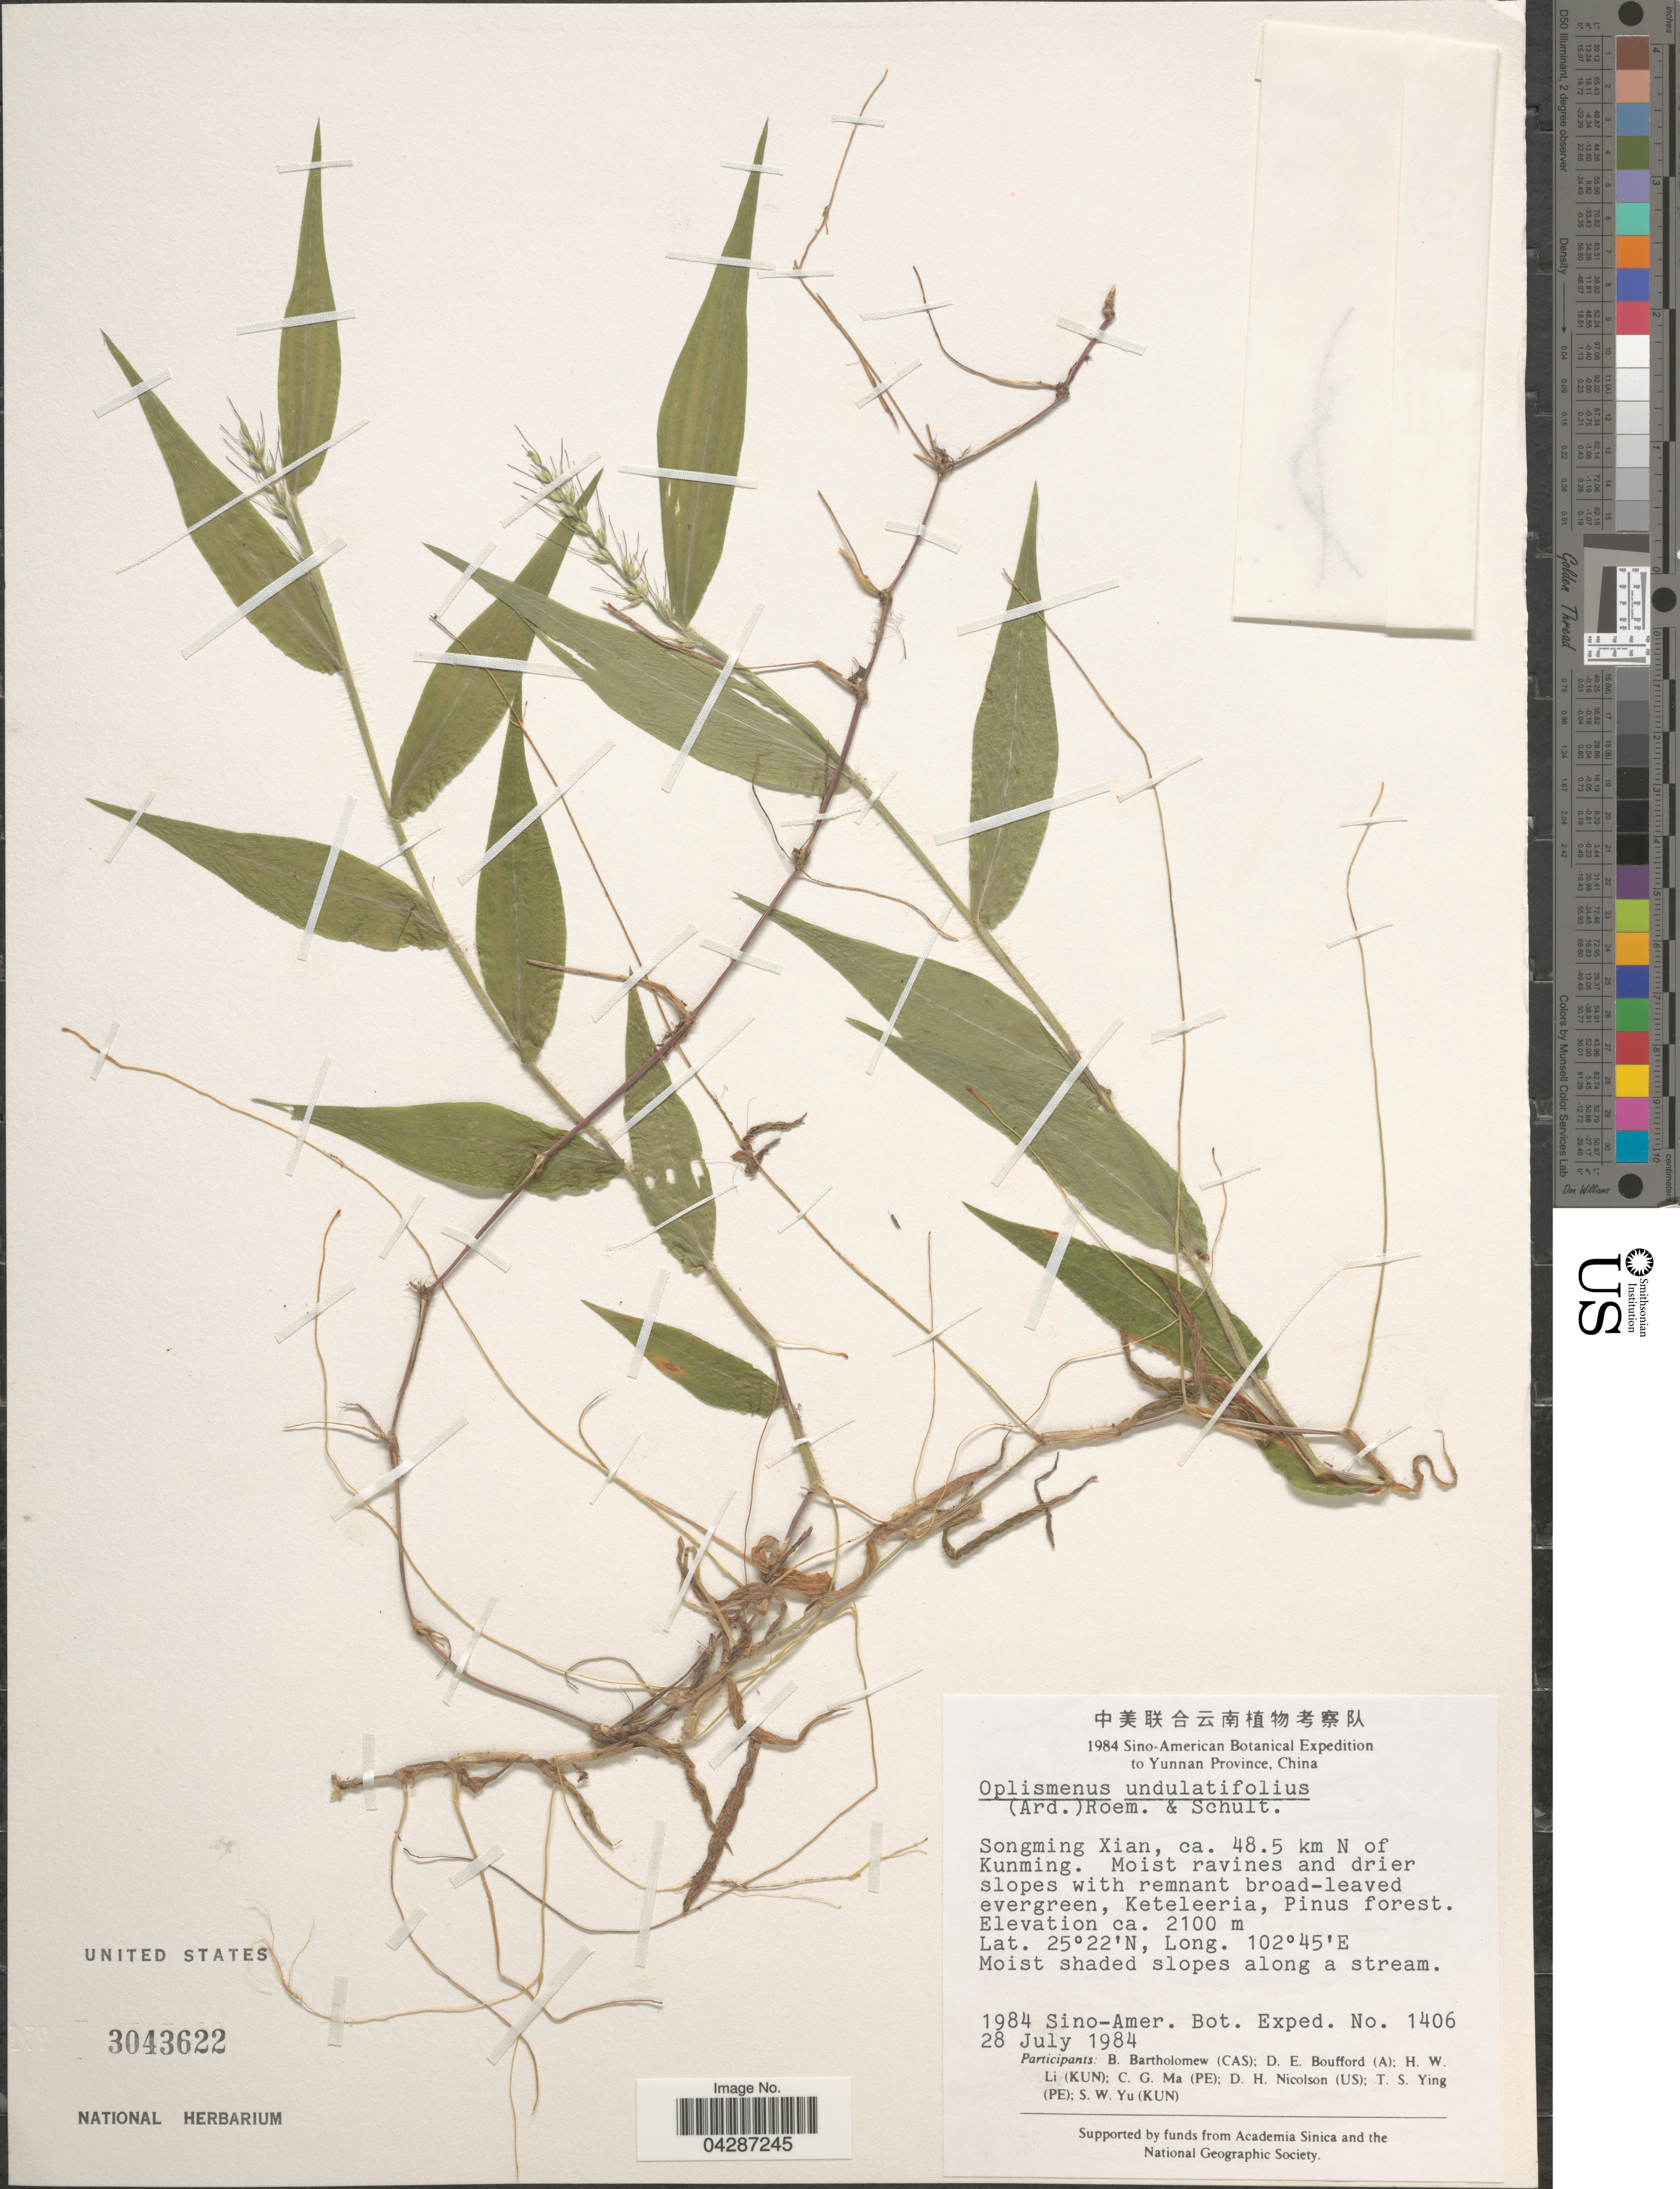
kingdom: Plantae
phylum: Tracheophyta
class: Liliopsida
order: Poales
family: Poaceae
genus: Oplismenus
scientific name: Oplismenus undulatifolius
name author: (Ard.) P. Beauv.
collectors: Sino-Amer. Bot. Exped. 1984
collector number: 1406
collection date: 1984-07-28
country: China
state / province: Yunnan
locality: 1984 Sino-American Botanical Expedition to Yunnan Province, China. Songmin Xian, ca. 48.5 km N of Kunming. Moist ravines and drier slopes with remnant broad-leaved evergreen, Keteleeria, Pinus forest.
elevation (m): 2100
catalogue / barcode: US 3043622